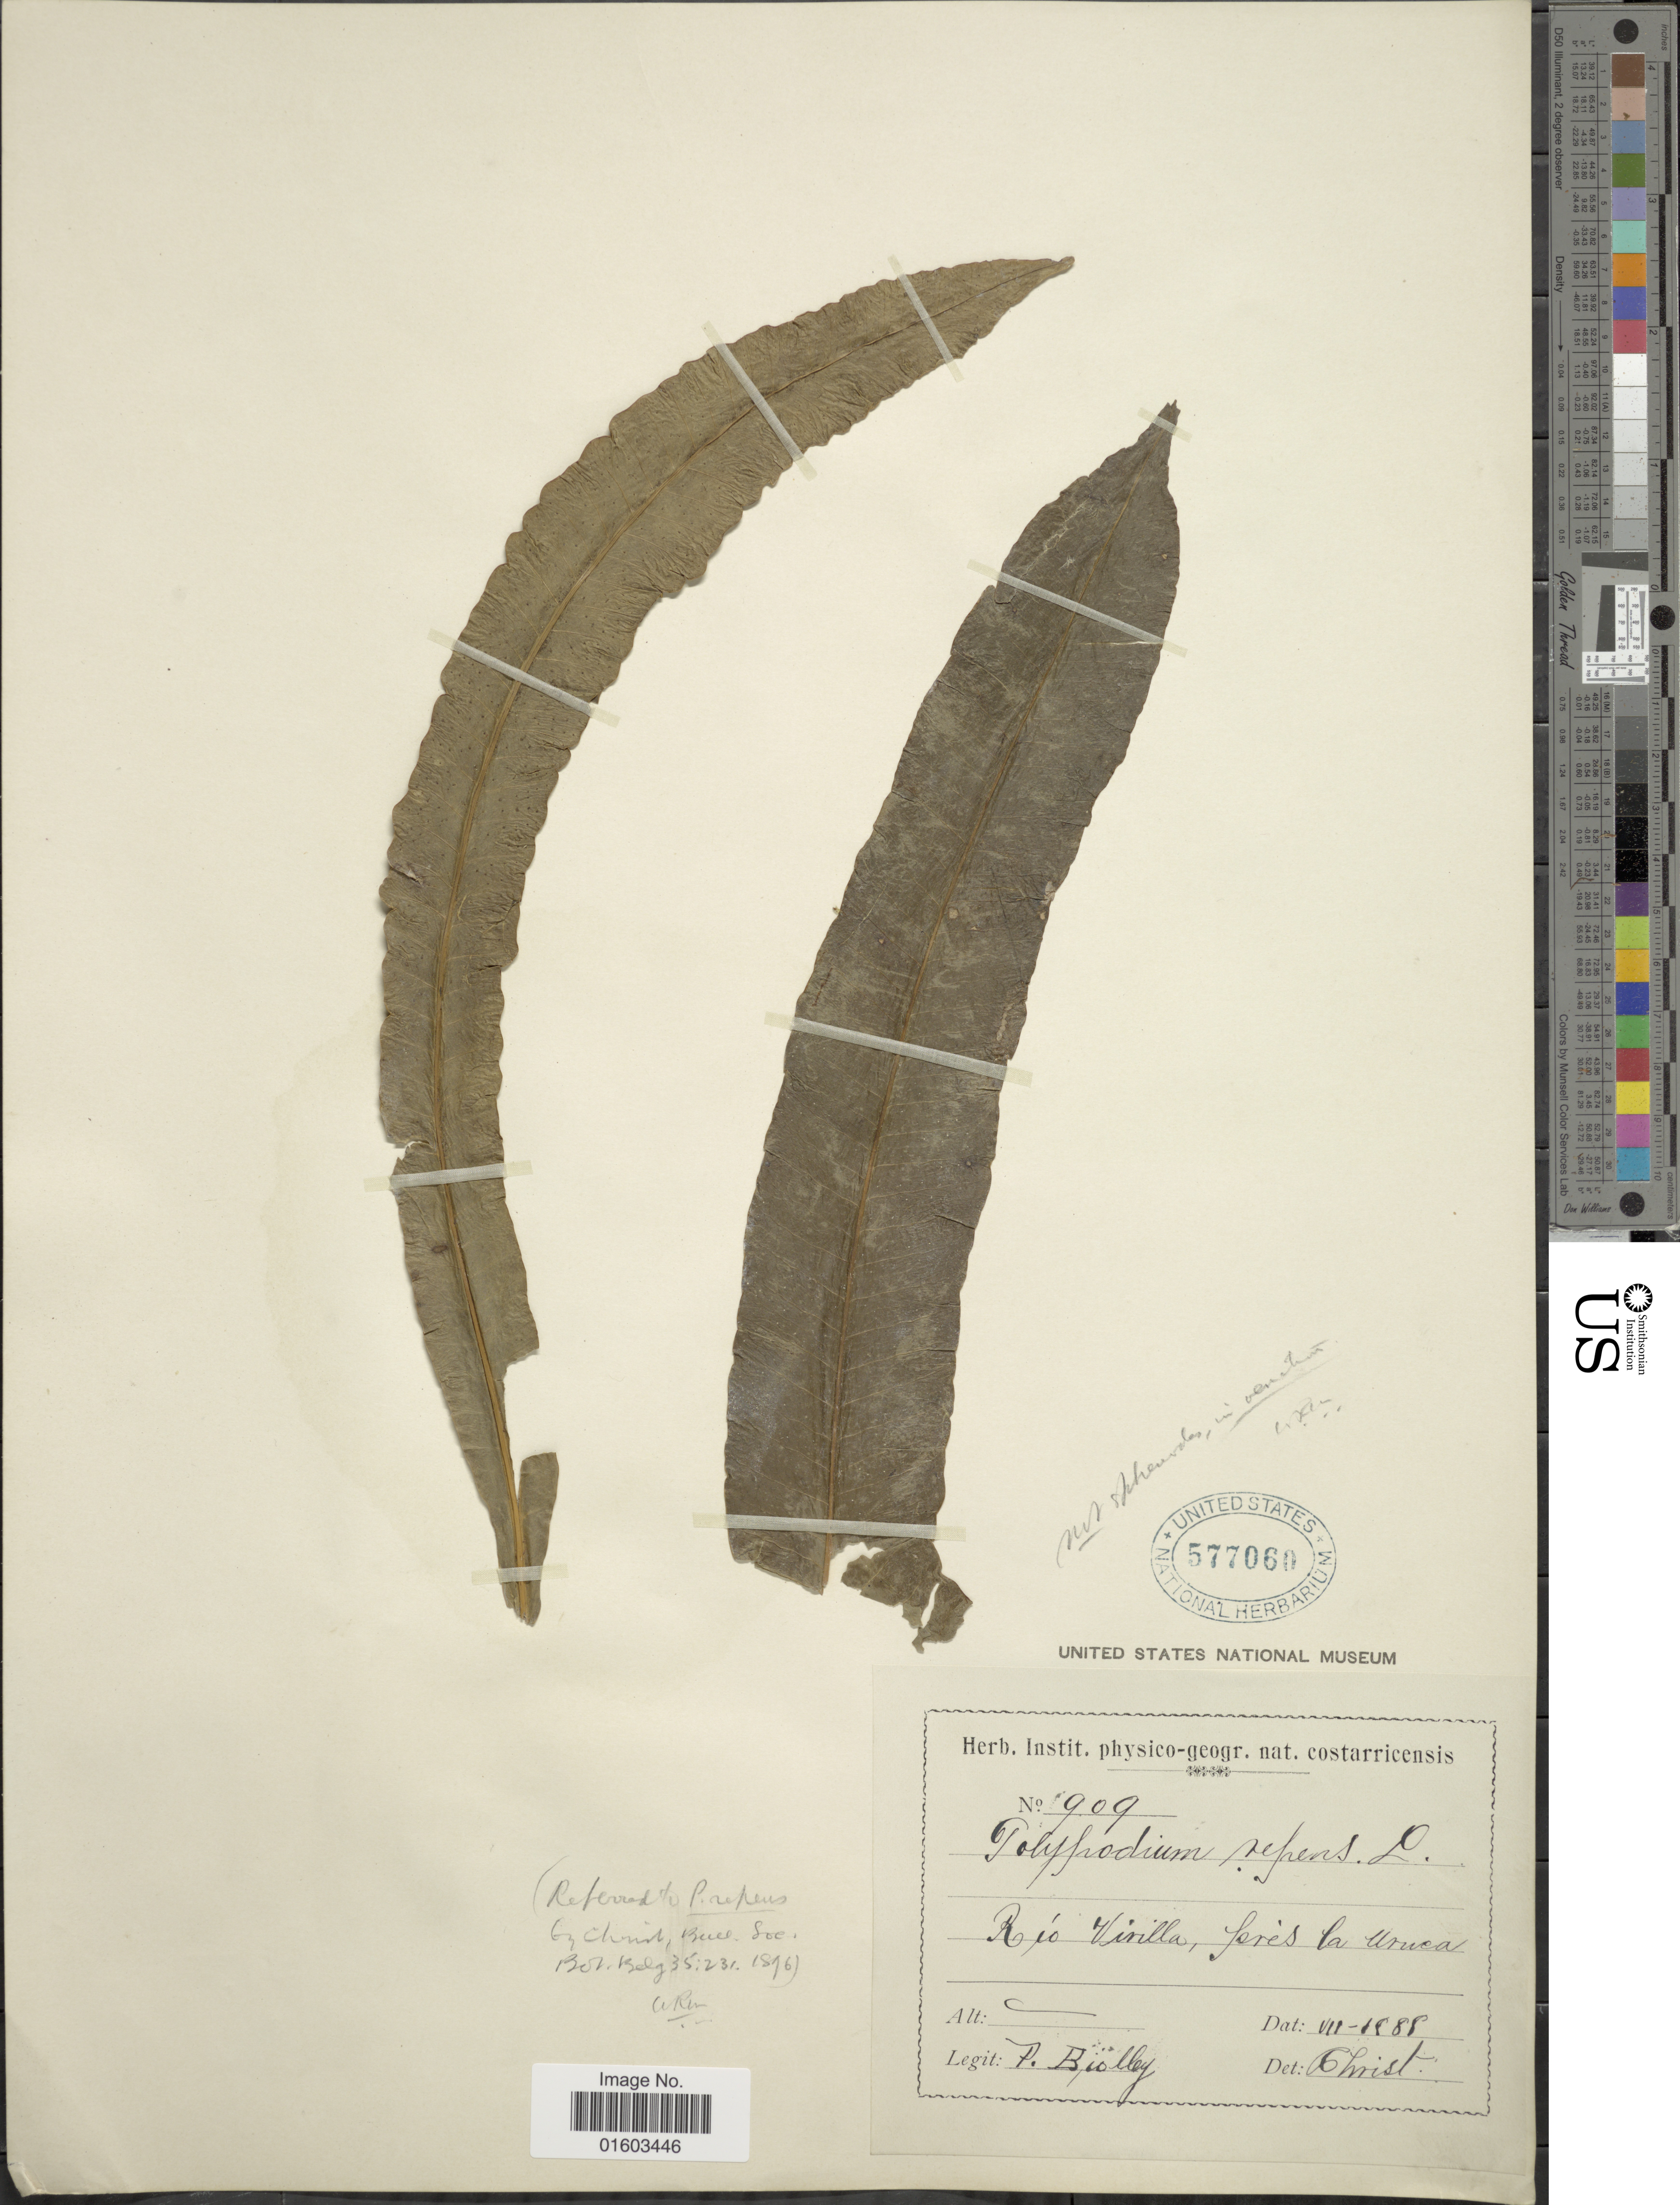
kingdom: Plantae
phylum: Tracheophyta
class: Polypodiopsida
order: Polypodiales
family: Polypodiaceae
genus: Campyloneurum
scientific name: Campyloneurum xalapense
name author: Fée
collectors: P. Biolley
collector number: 909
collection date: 1888-07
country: Costa Rica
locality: Rio Virilla, fores la uruca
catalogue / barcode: US 577060